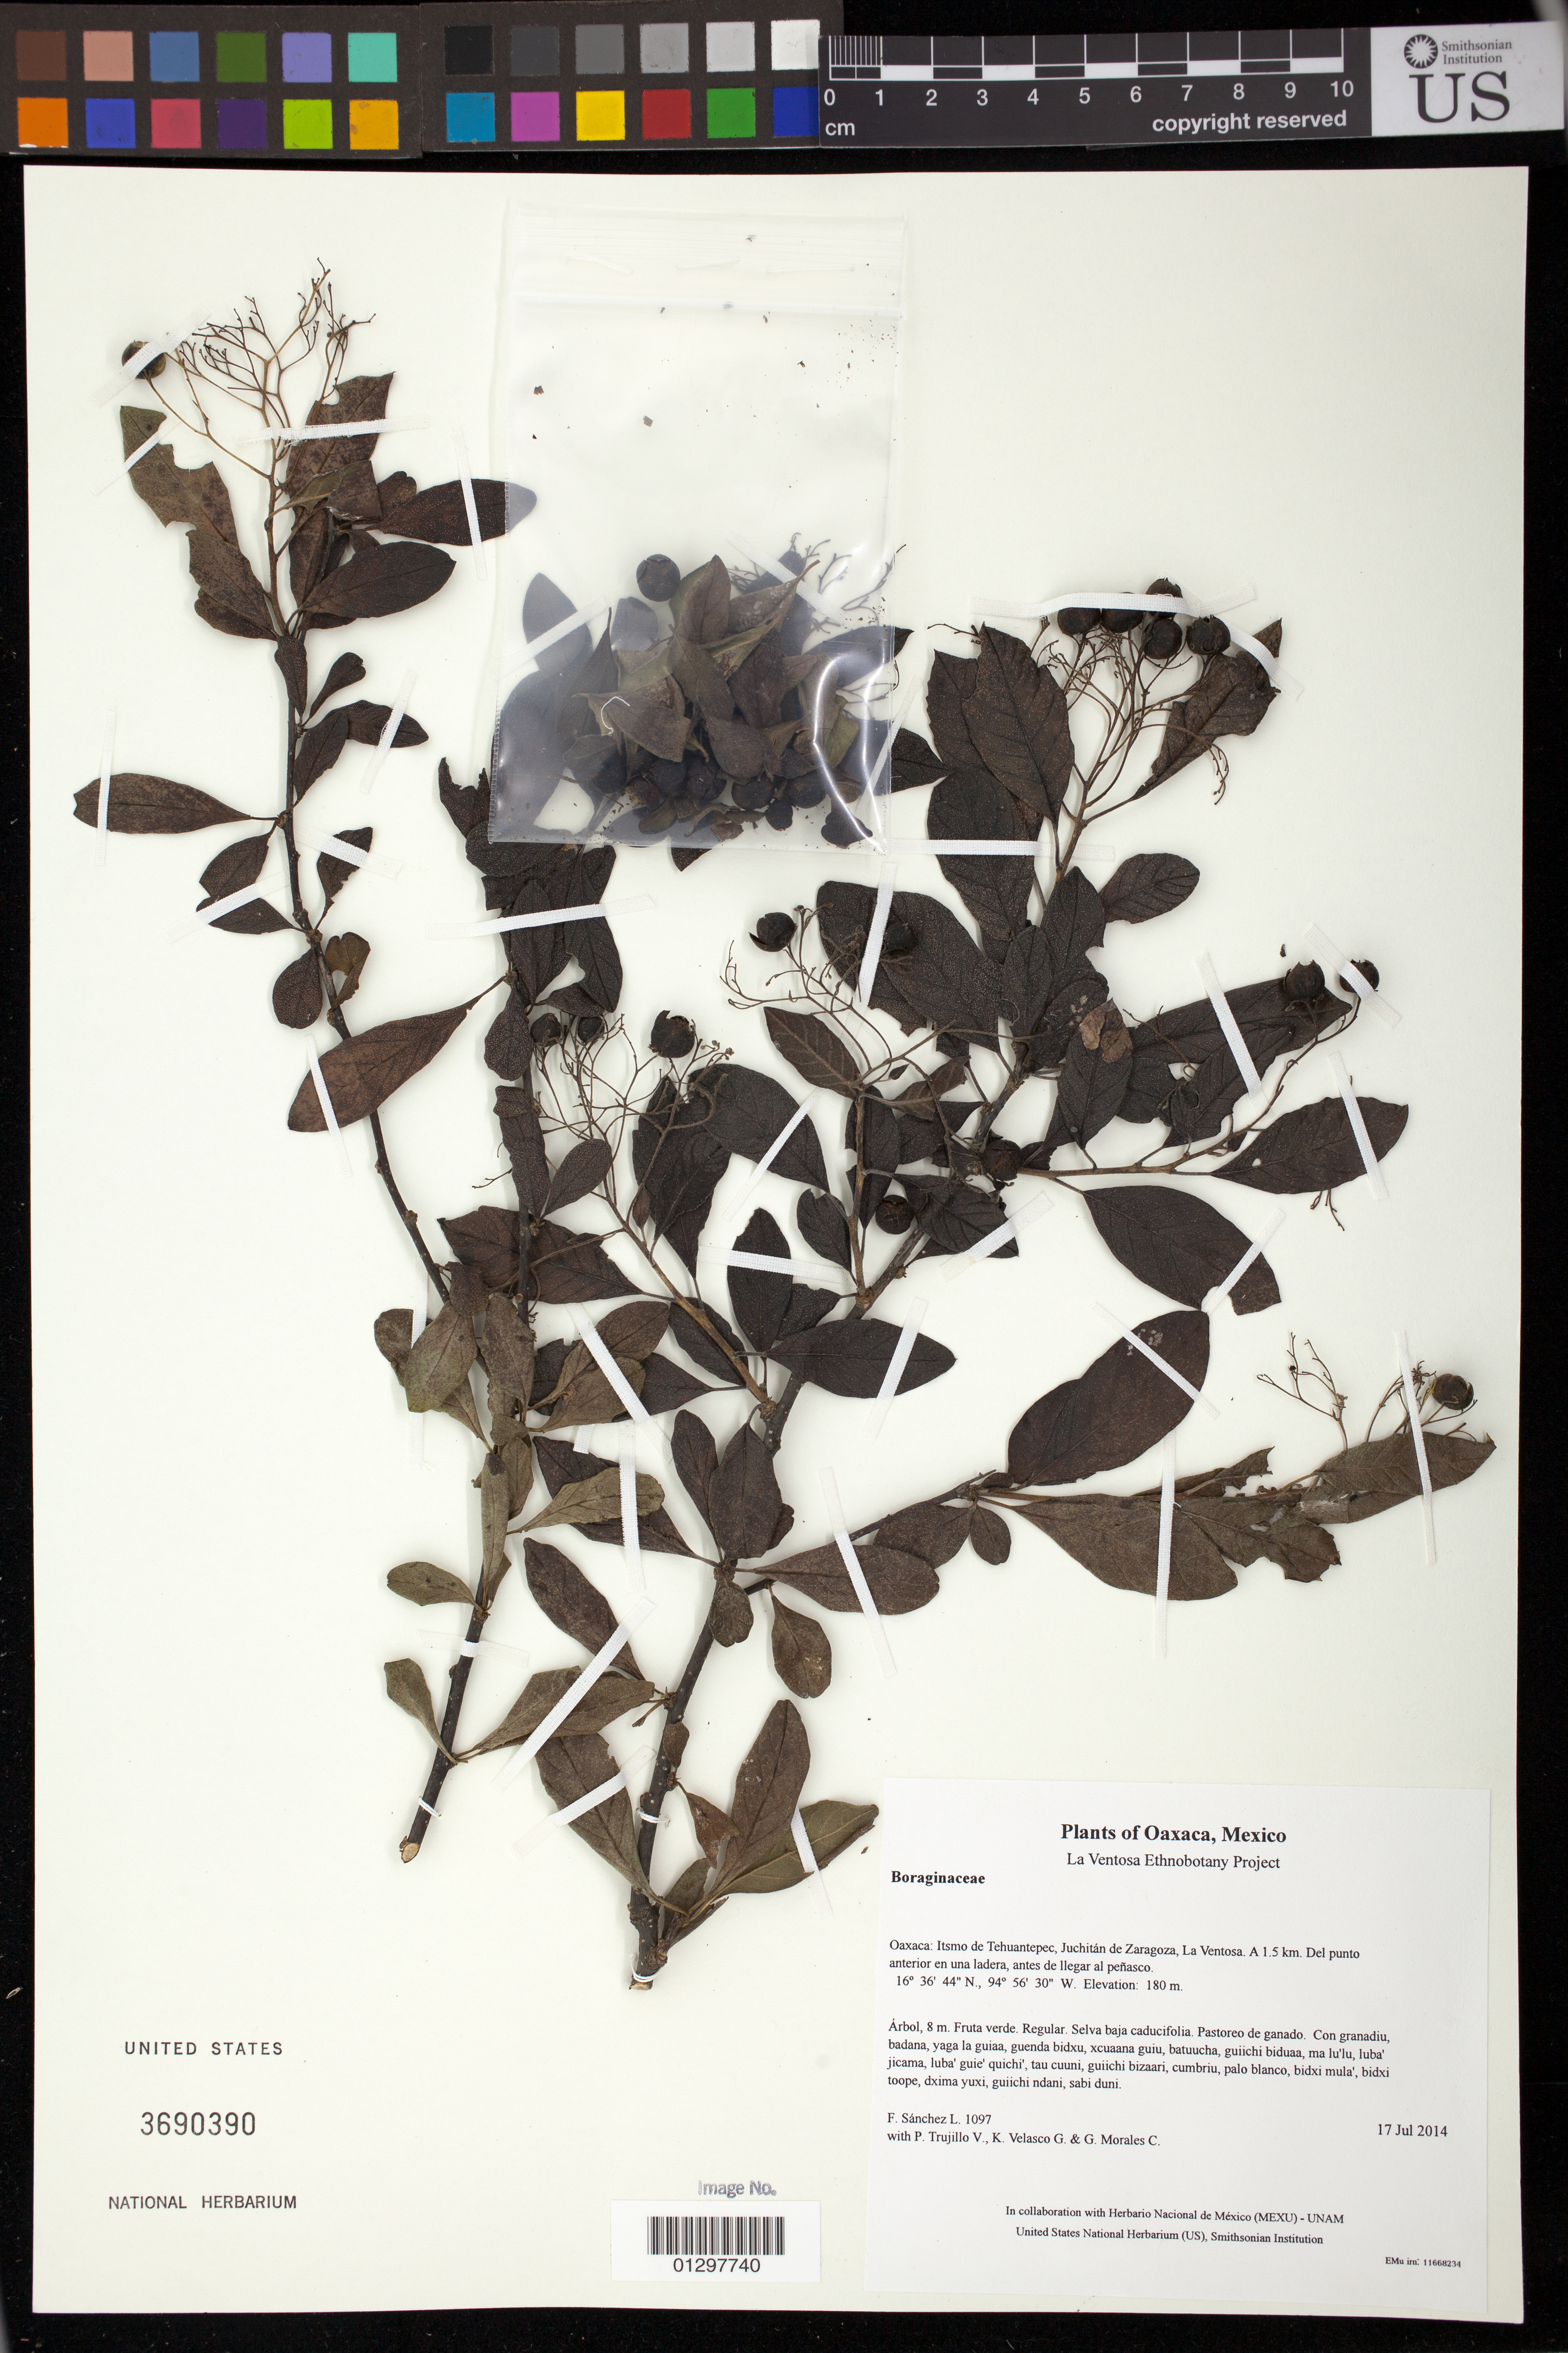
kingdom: Plantae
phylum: Tracheophyta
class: Magnoliopsida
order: Boraginales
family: Cordiaceae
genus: Cordia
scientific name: Cordia sp.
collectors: F. Sánchez L., P. Trujillo V., K. Velasco G. & G. Morales C.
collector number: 1097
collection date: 2014-07-17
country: Mexico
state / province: Oaxaca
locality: Itsmo de Tehuantepec, Juchitán de Zaragoza, La Ventosa. A 1.5 km. Del punto anterior en una ladera, antes de llegar al peñasco.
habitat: Selva baja caducifolia. Pastoreo de ganado.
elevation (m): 180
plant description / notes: MEXU, US; Yaga. 8 m. Cuaananaxhi naga'. Nuu.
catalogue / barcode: US 3690390